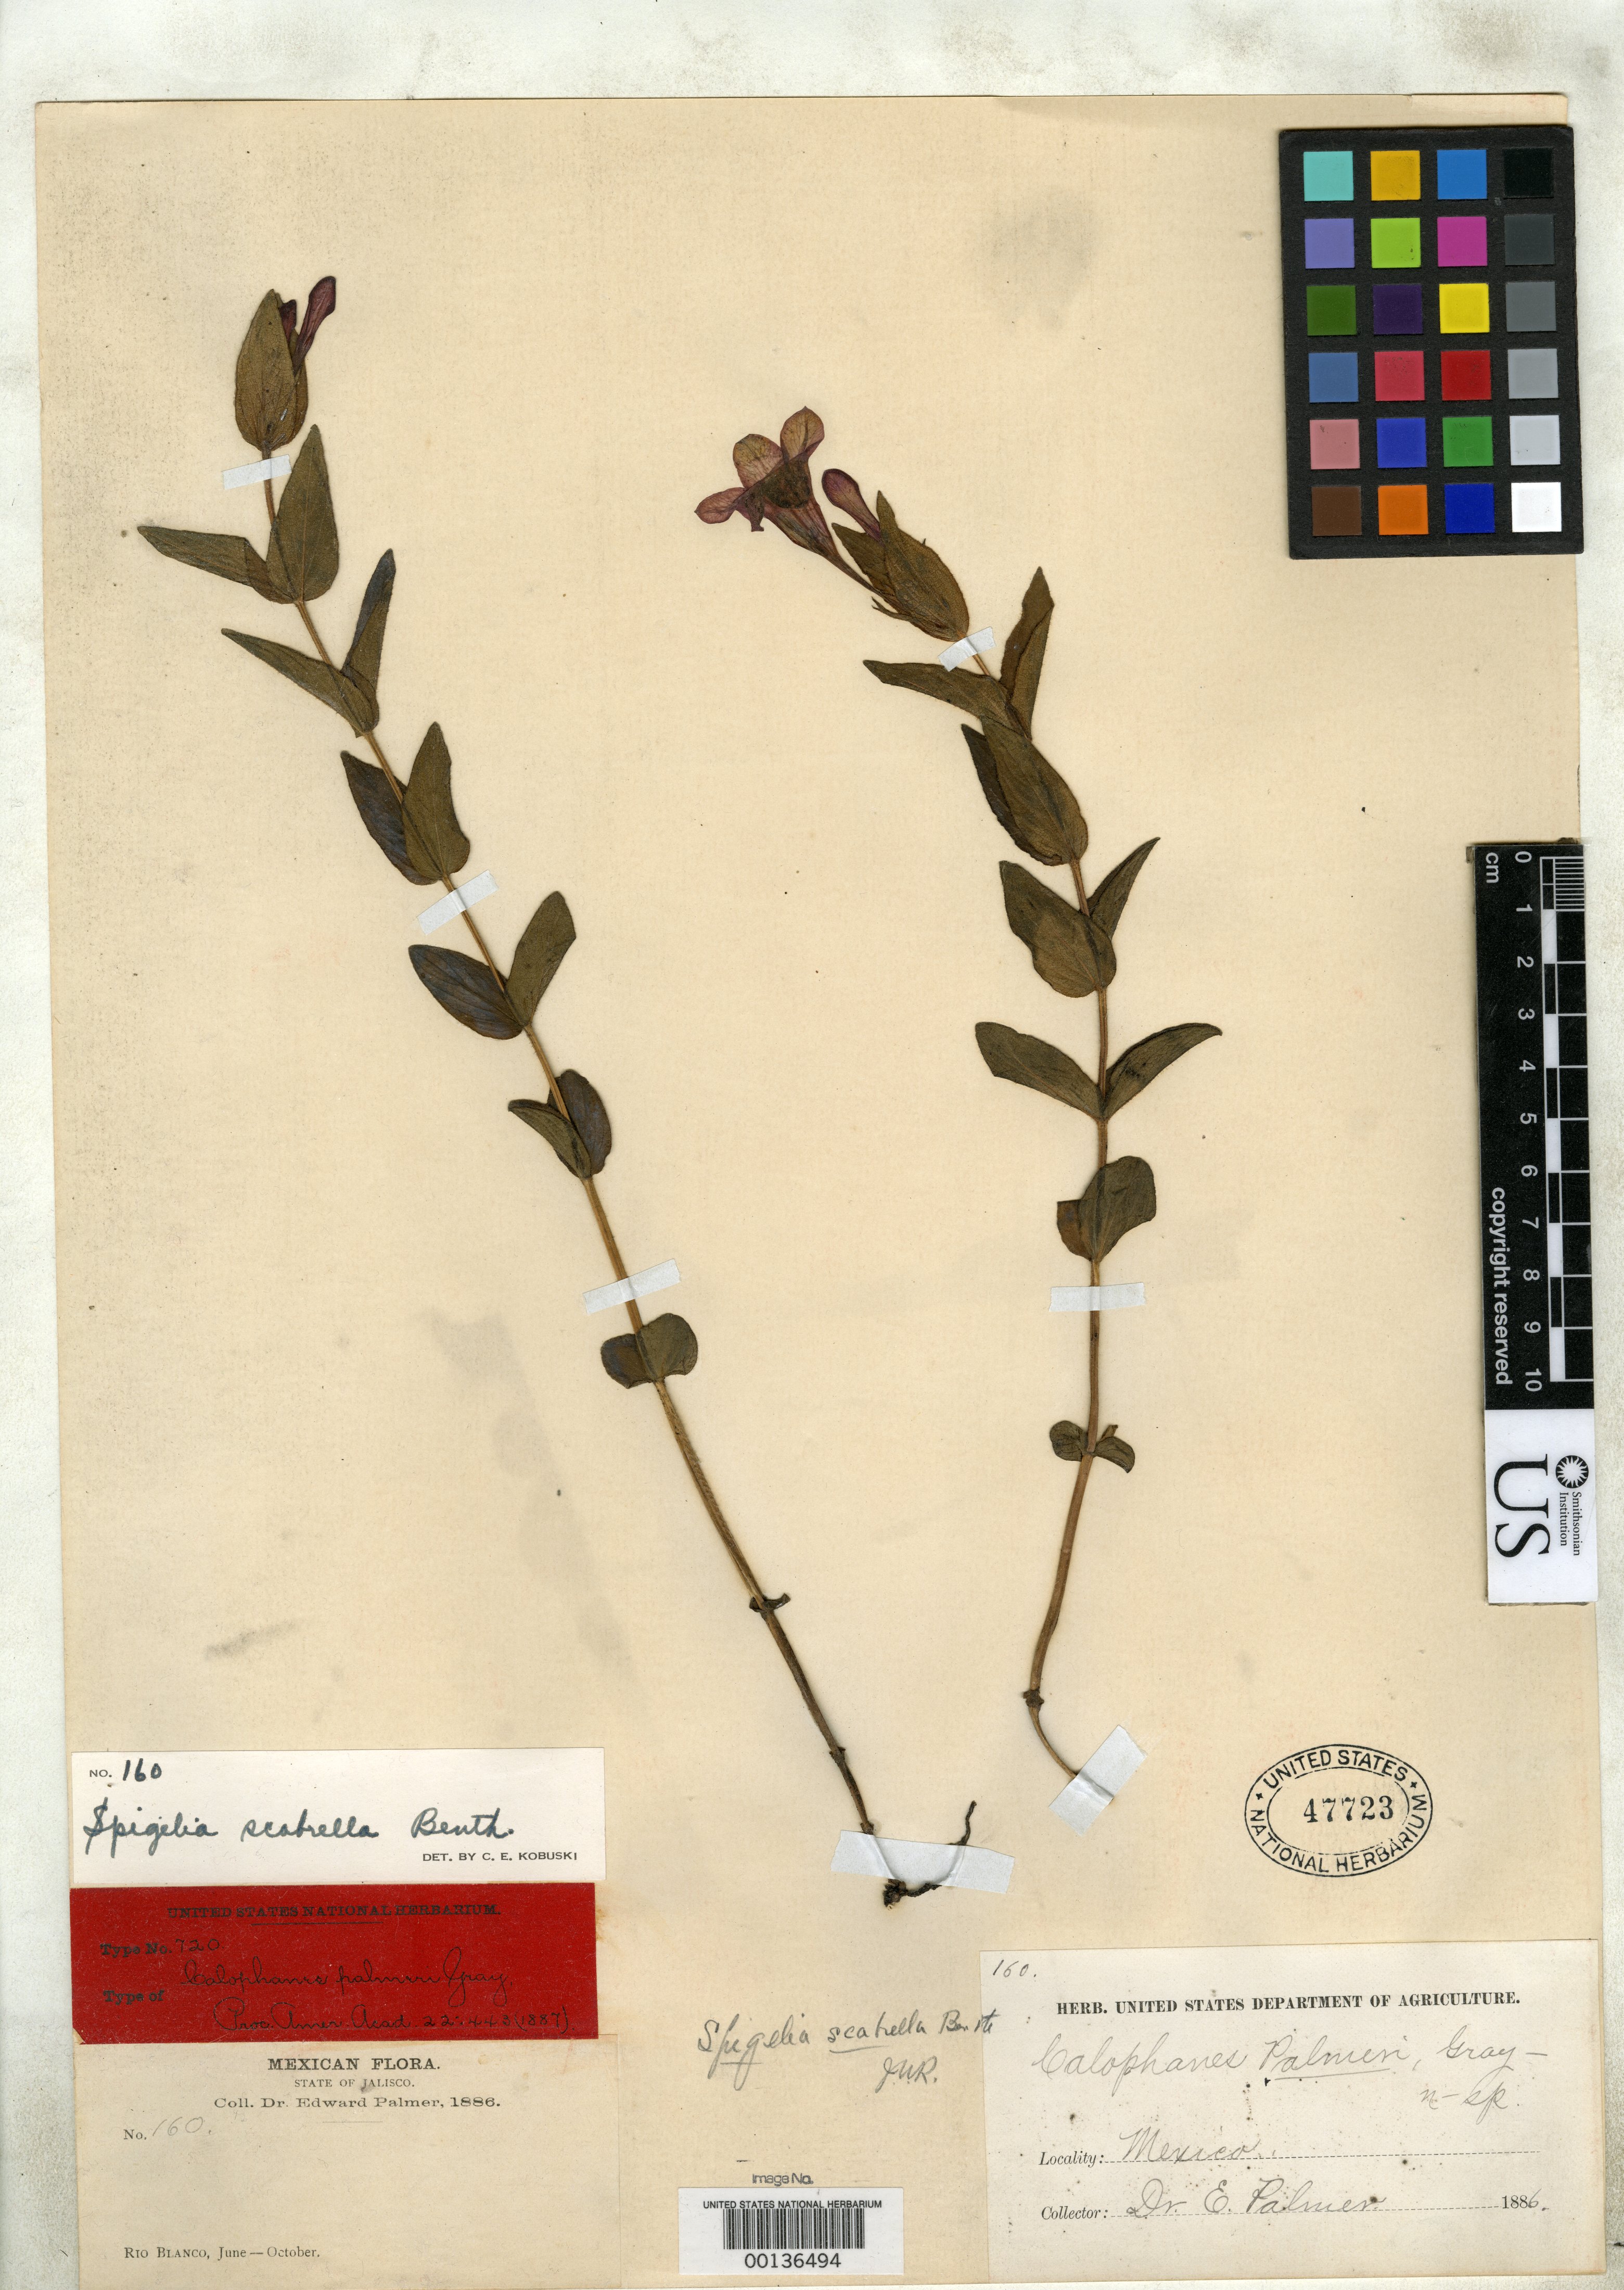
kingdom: Plantae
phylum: Tracheophyta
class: Magnoliopsida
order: Lamiales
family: Acanthaceae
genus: Calophanes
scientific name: Calophanes palmeri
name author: A. Gray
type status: Isotype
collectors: E. Palmer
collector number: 160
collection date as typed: Jul 1886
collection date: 1886-07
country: Mexico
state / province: Jalisco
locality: Rio Blanco.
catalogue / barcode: US 47723